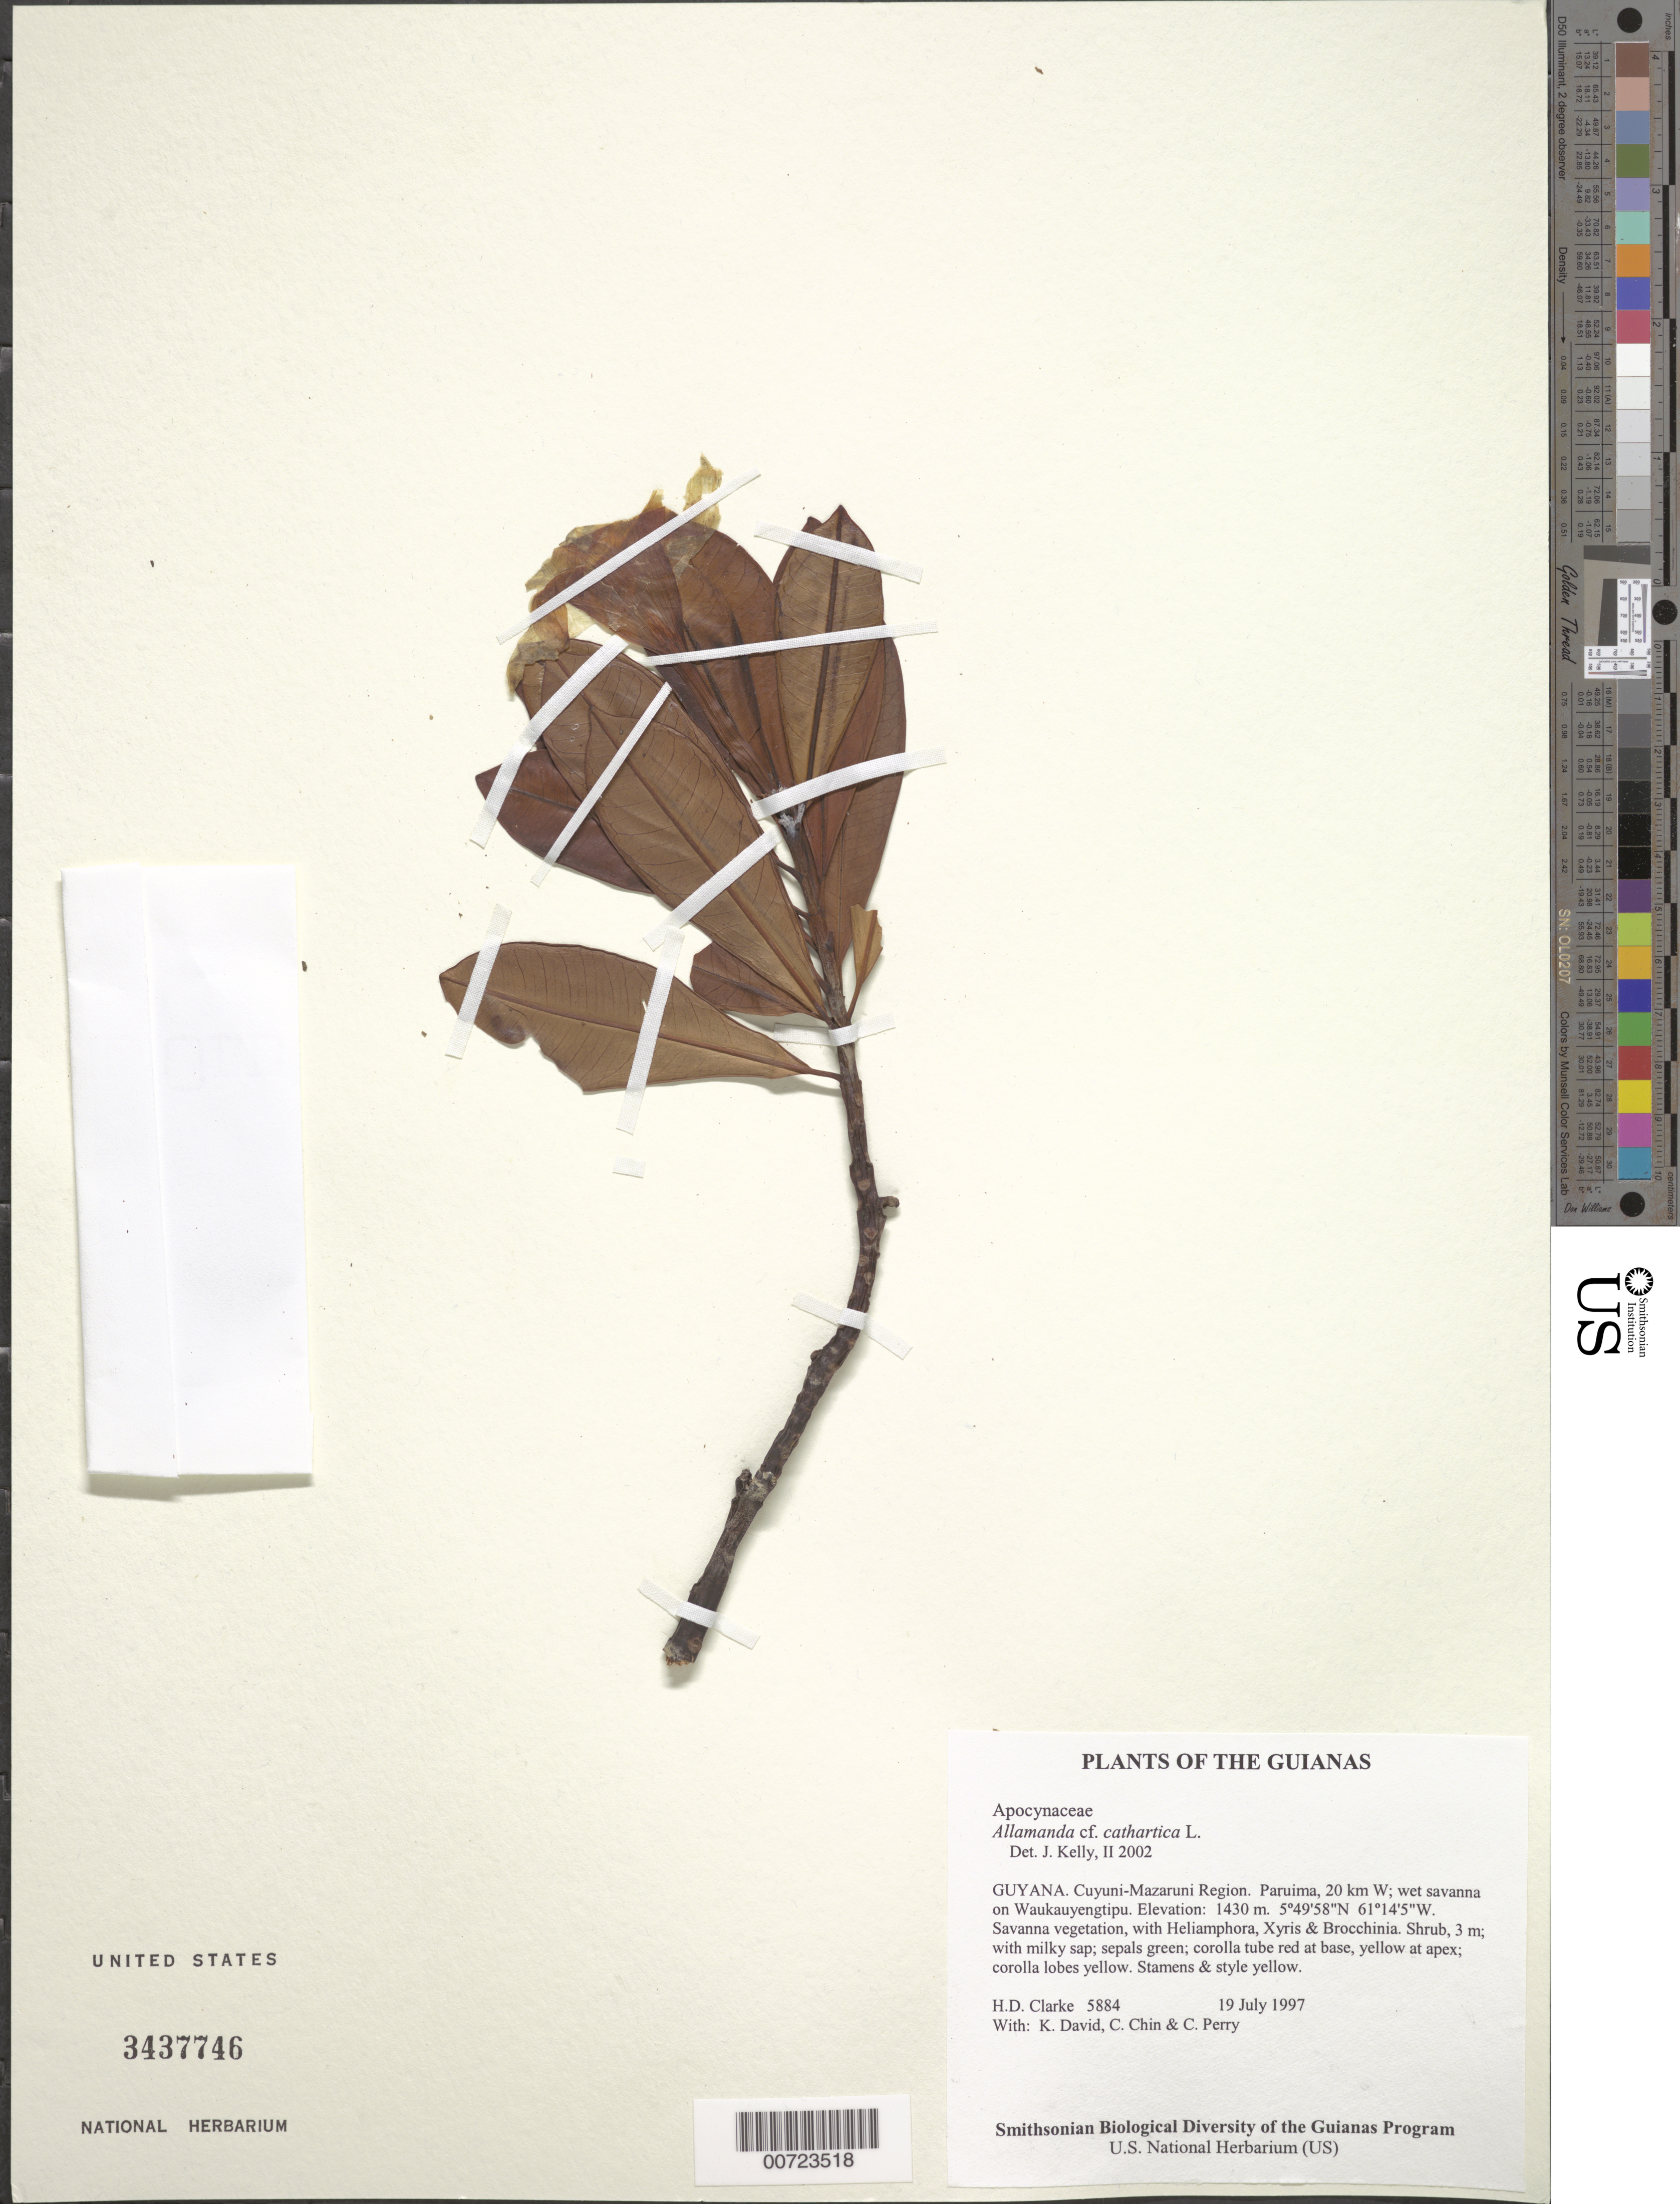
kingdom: Plantae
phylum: Tracheophyta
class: Magnoliopsida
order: Gentianales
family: Apocynaceae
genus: Allamanda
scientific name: Allamanda cathartica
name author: L.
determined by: Kelly, J.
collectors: H. D. Clarke, K. David, C. Chin & C. Perry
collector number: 5884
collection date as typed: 19 July 1997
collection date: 1997-07-19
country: Guyana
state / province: Cuyuni-Mazaruni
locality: Paruima, 20 km W; wet savanna on Waukauyengtipu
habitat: Savanna vegetation, with Heliamphora, Xyris & Brocchinia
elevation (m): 1430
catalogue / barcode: US 3437746